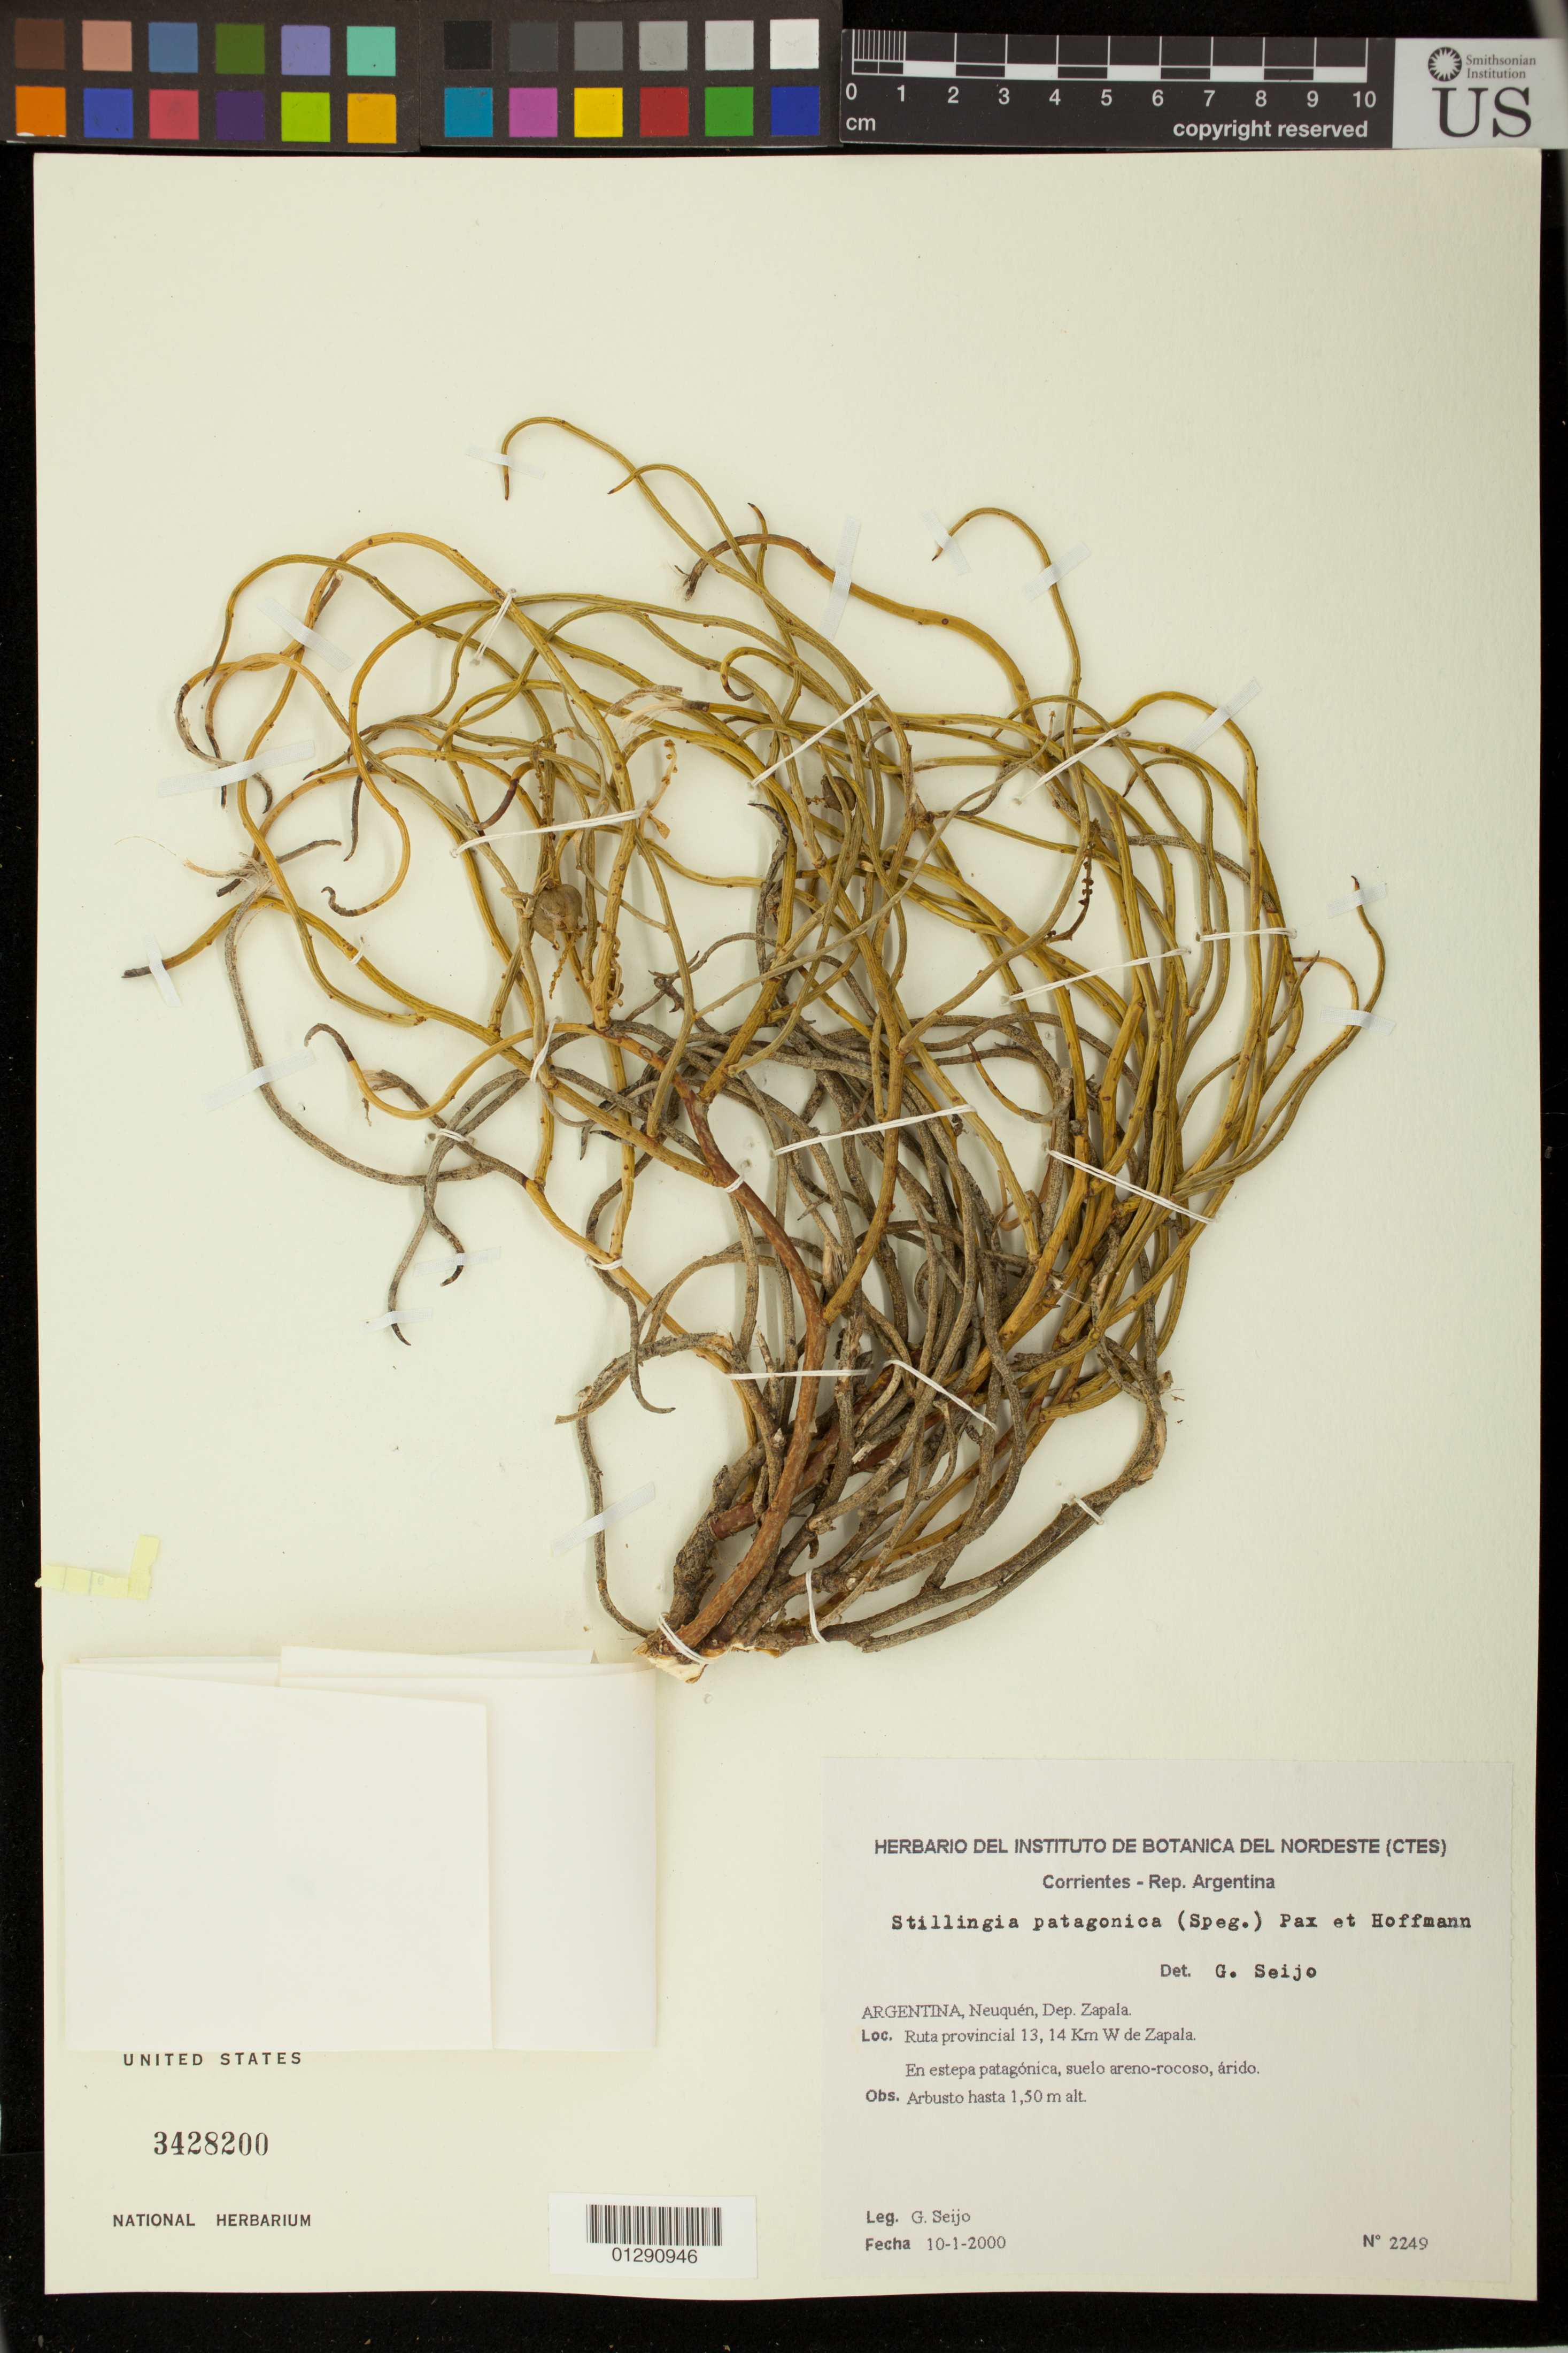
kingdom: Plantae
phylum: Tracheophyta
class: Magnoliopsida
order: Malpighiales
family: Euphorbiaceae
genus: Stillingia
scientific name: Stillingia patagonica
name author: (Speg.) Pax & Hofmeister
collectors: G. Seijo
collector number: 2249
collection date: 2000-01-10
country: Argentina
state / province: Neuquen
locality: Ruta provincial 13, 14 Km W de Zapala.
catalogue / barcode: US 3428200